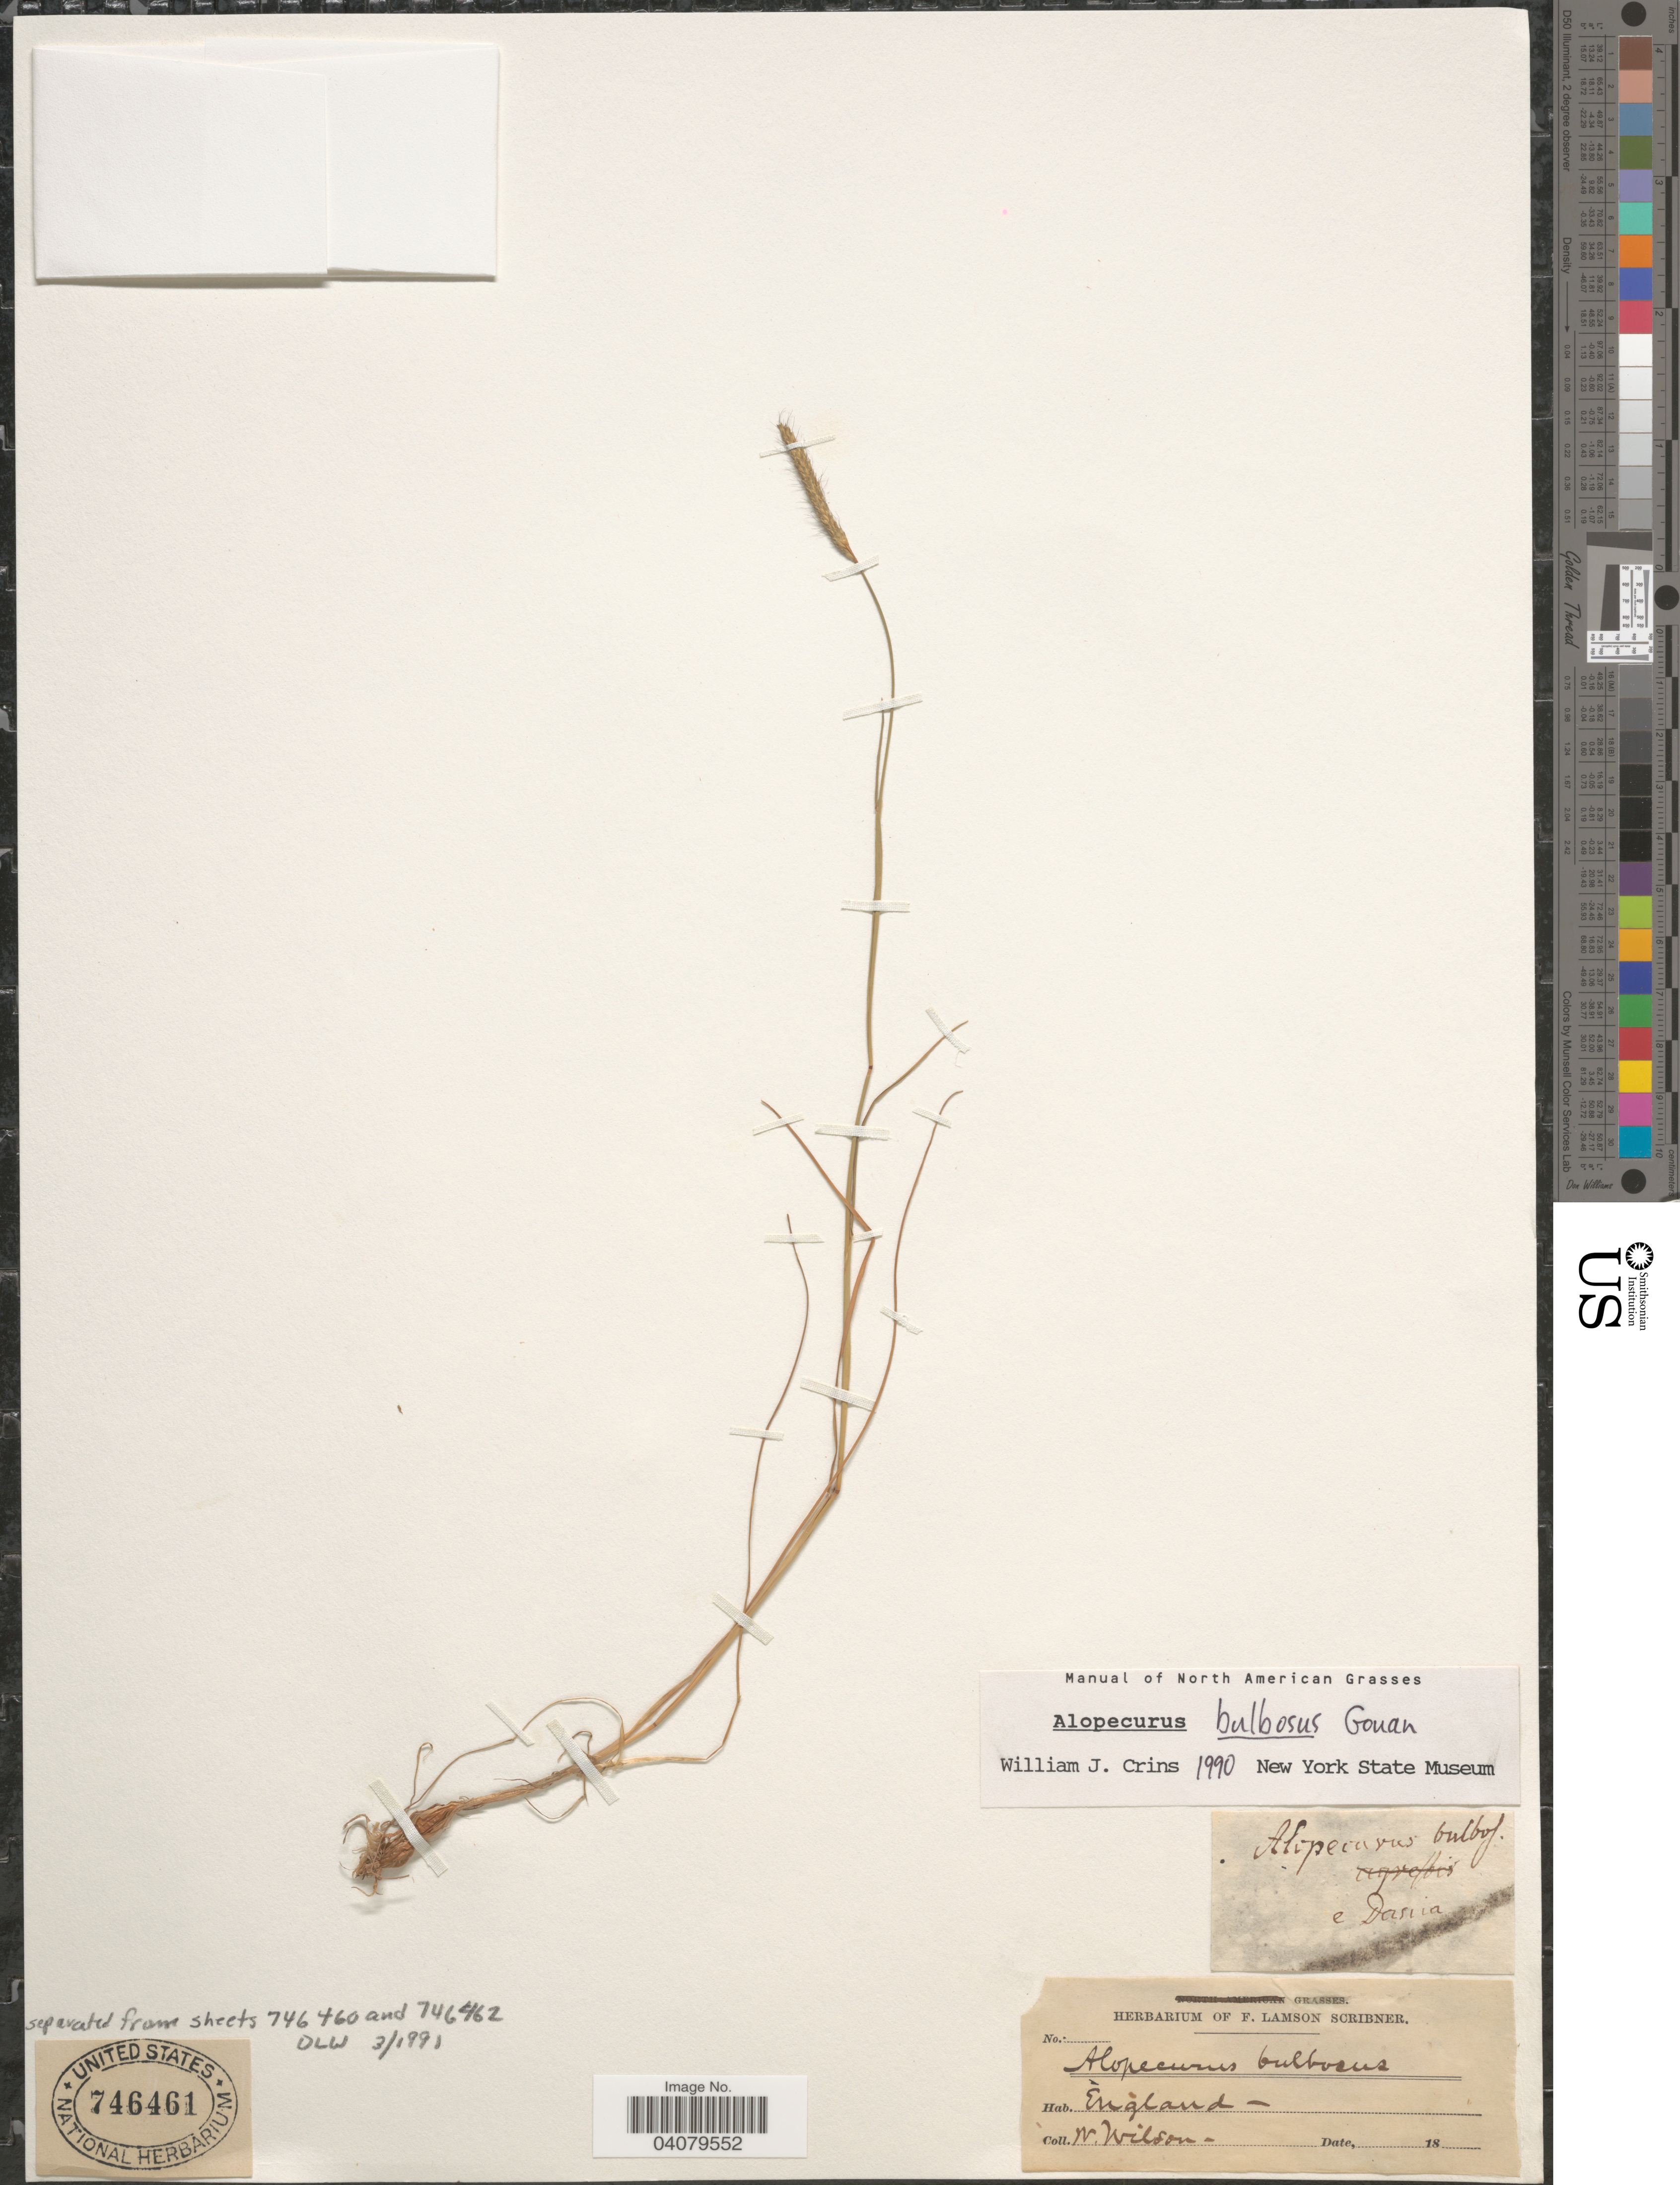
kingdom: Plantae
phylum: Tracheophyta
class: Liliopsida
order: Poales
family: Poaceae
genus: Alopecurus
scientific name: Alopecurus bulbosus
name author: Gouan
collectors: W. Wilson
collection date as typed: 18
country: United Kingdom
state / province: England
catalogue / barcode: US 746461